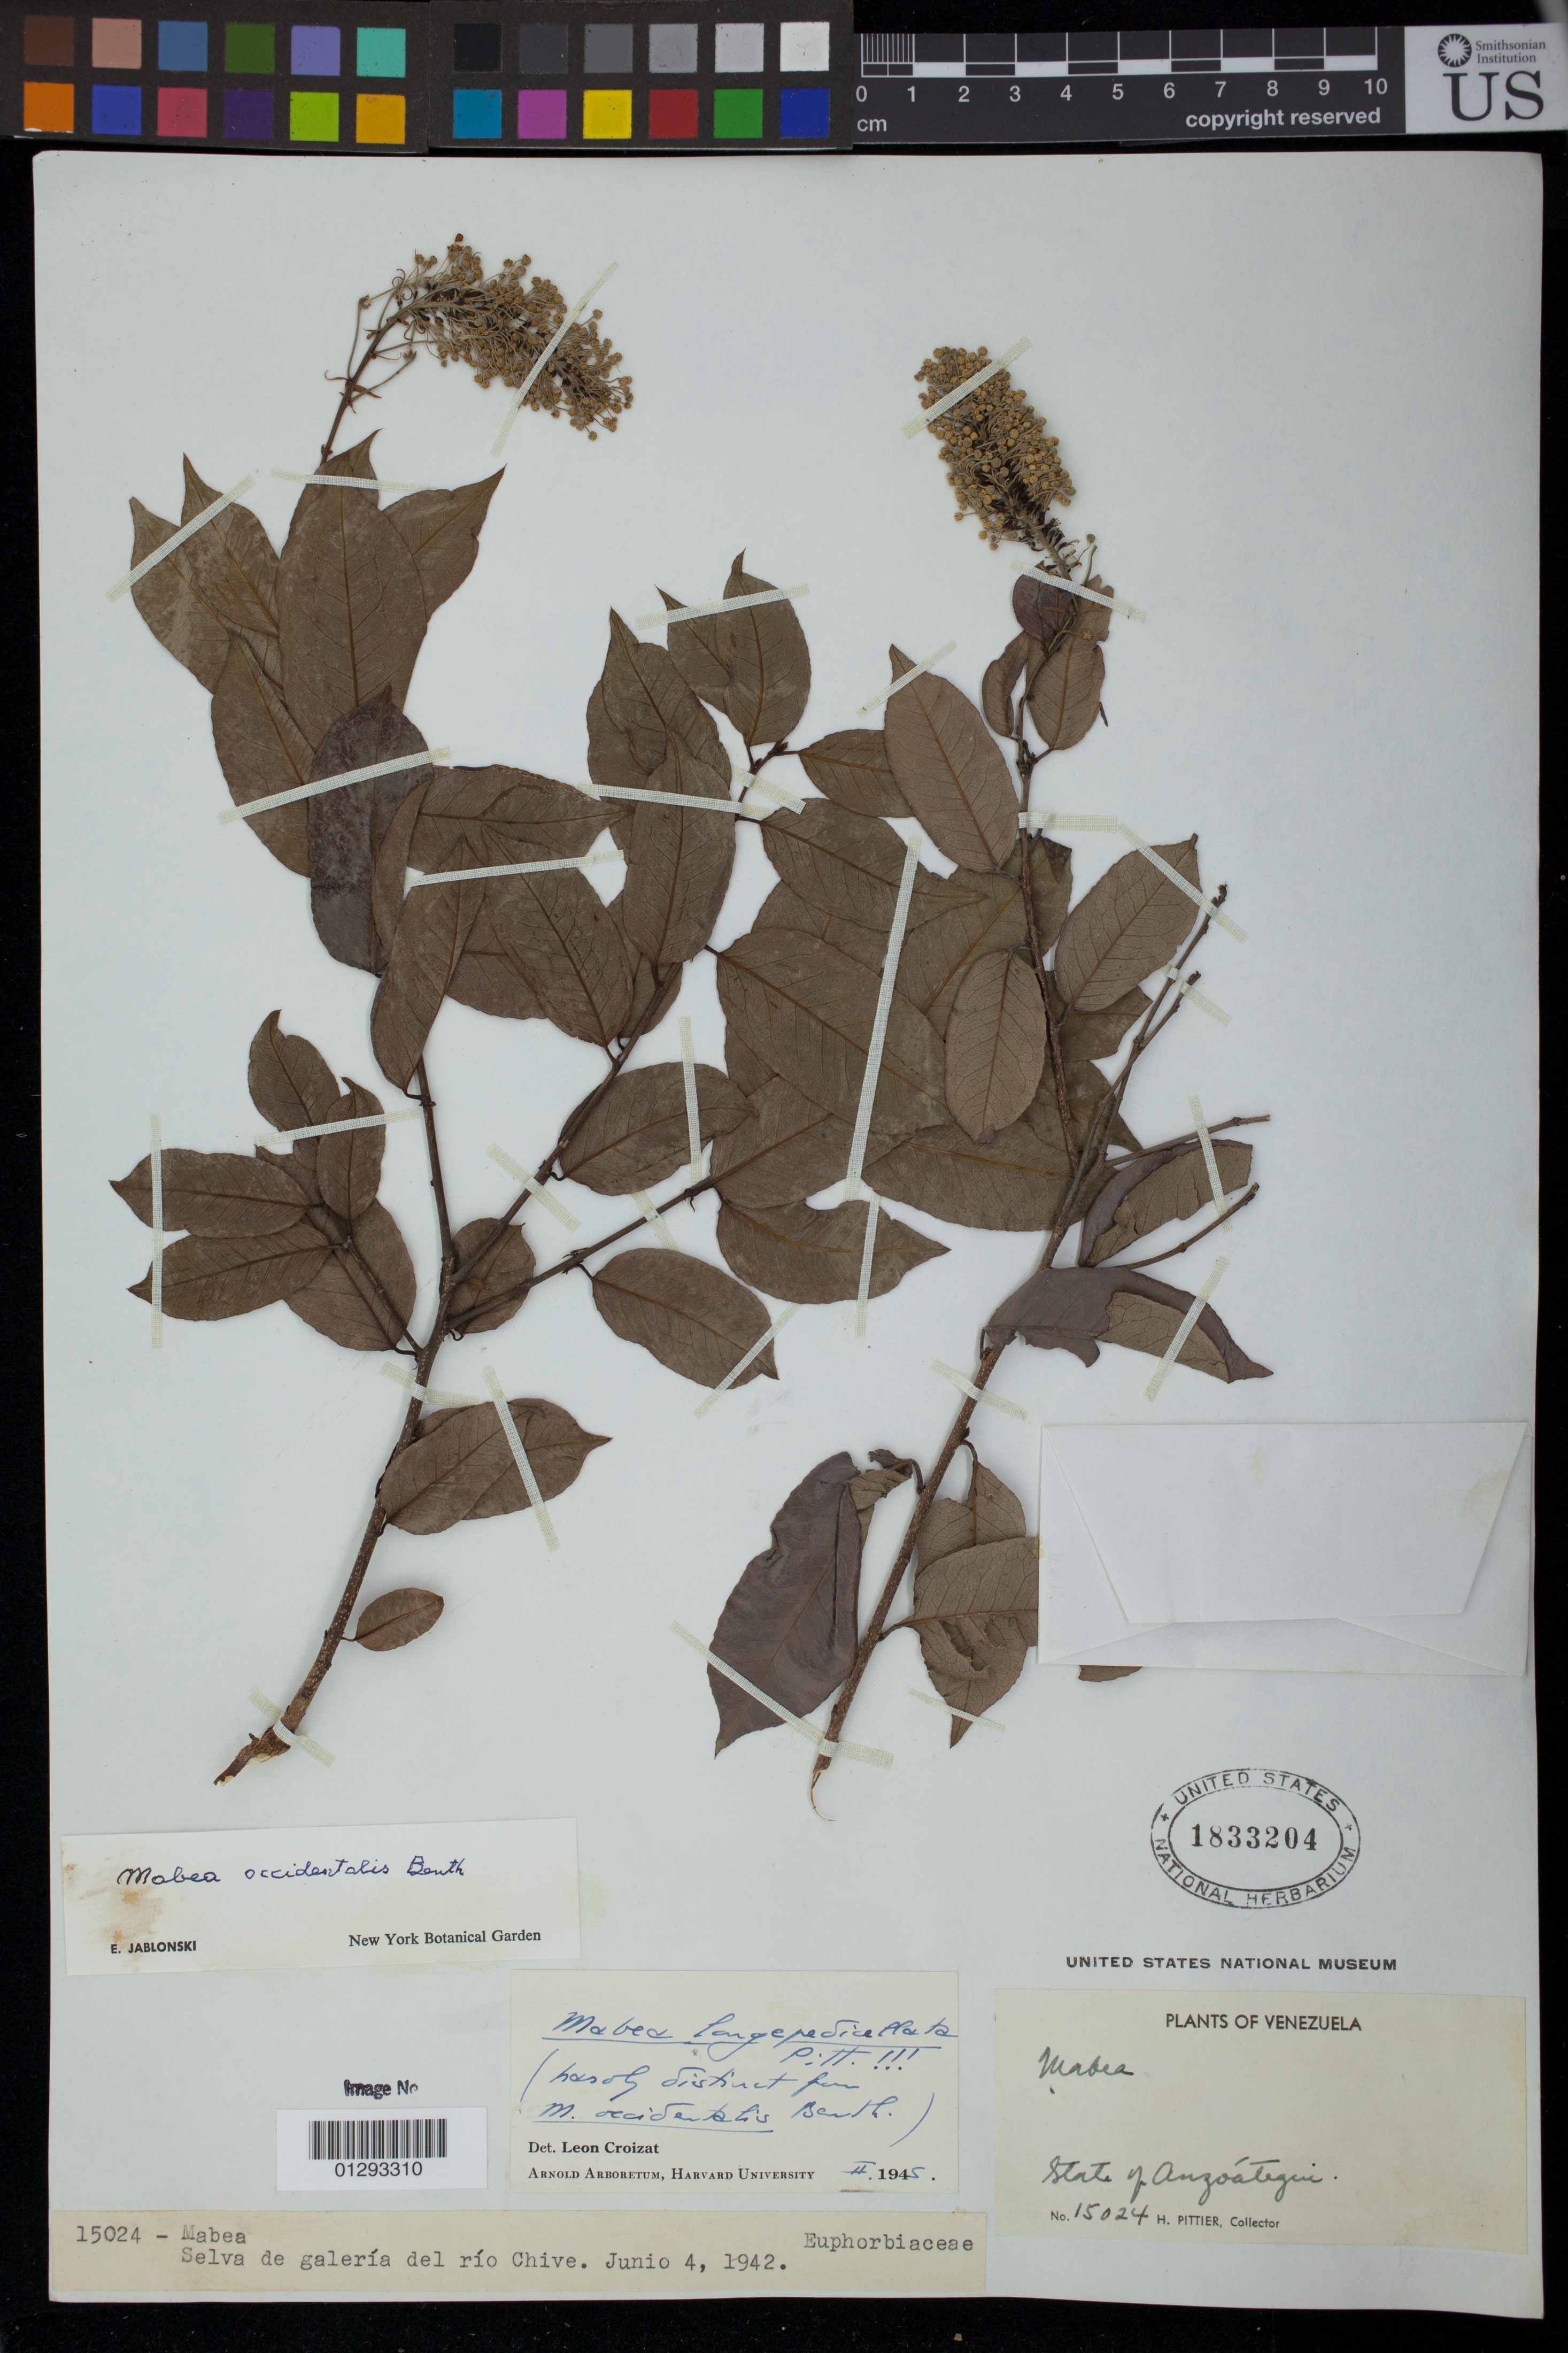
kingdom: Plantae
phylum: Tracheophyta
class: Magnoliopsida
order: Malpighiales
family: Euphorbiaceae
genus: Mabea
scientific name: Mabea occidentalis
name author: Benth.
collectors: H. F. Pittier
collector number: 15024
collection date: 1942-06-04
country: Venezuela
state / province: Anzoategui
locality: Selva de galeria del Rio Chive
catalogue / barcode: US 1833204